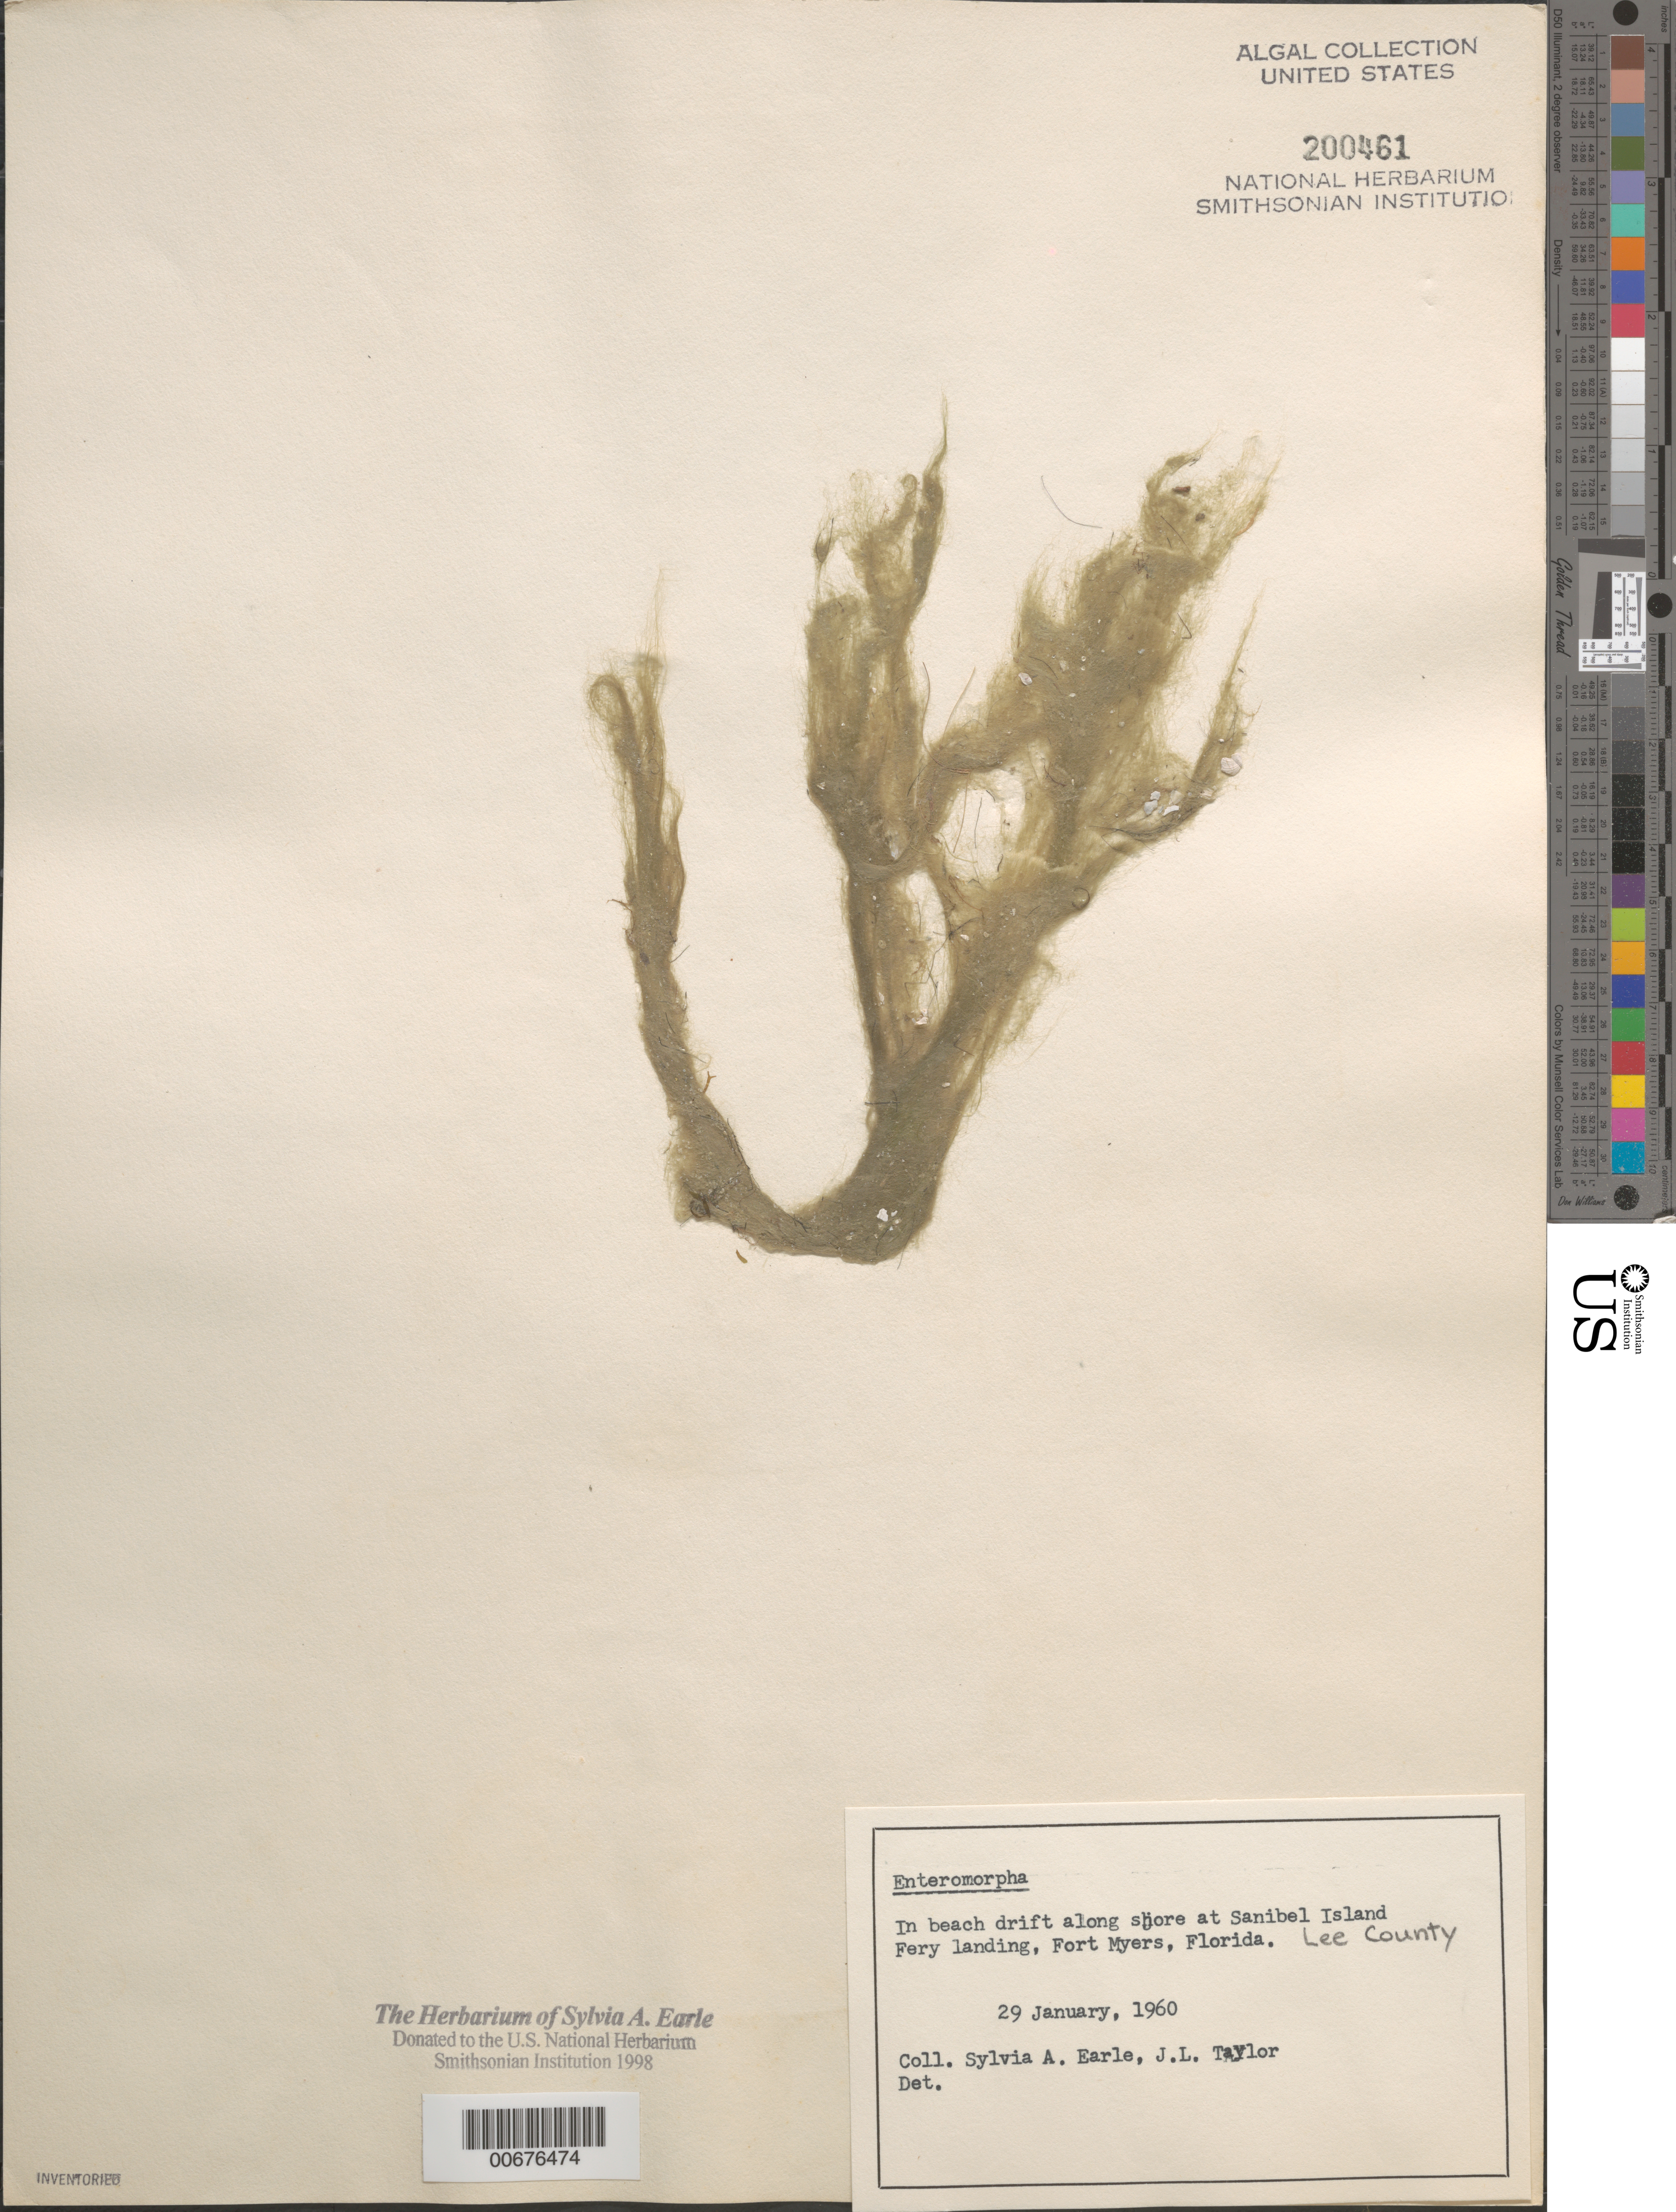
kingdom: Plantae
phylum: Chlorophyta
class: Ulvophyceae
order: Ulvales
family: Ulvaceae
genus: Ulva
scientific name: Ulva sp.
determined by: Algae name updating Project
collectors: S. A. Earle & J. L. Taylor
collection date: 1960-01-29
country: United States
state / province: Florida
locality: In beach drift along shore at Sanibel Island Fery landing, Fort Myers. Lee County.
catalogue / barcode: US 200461